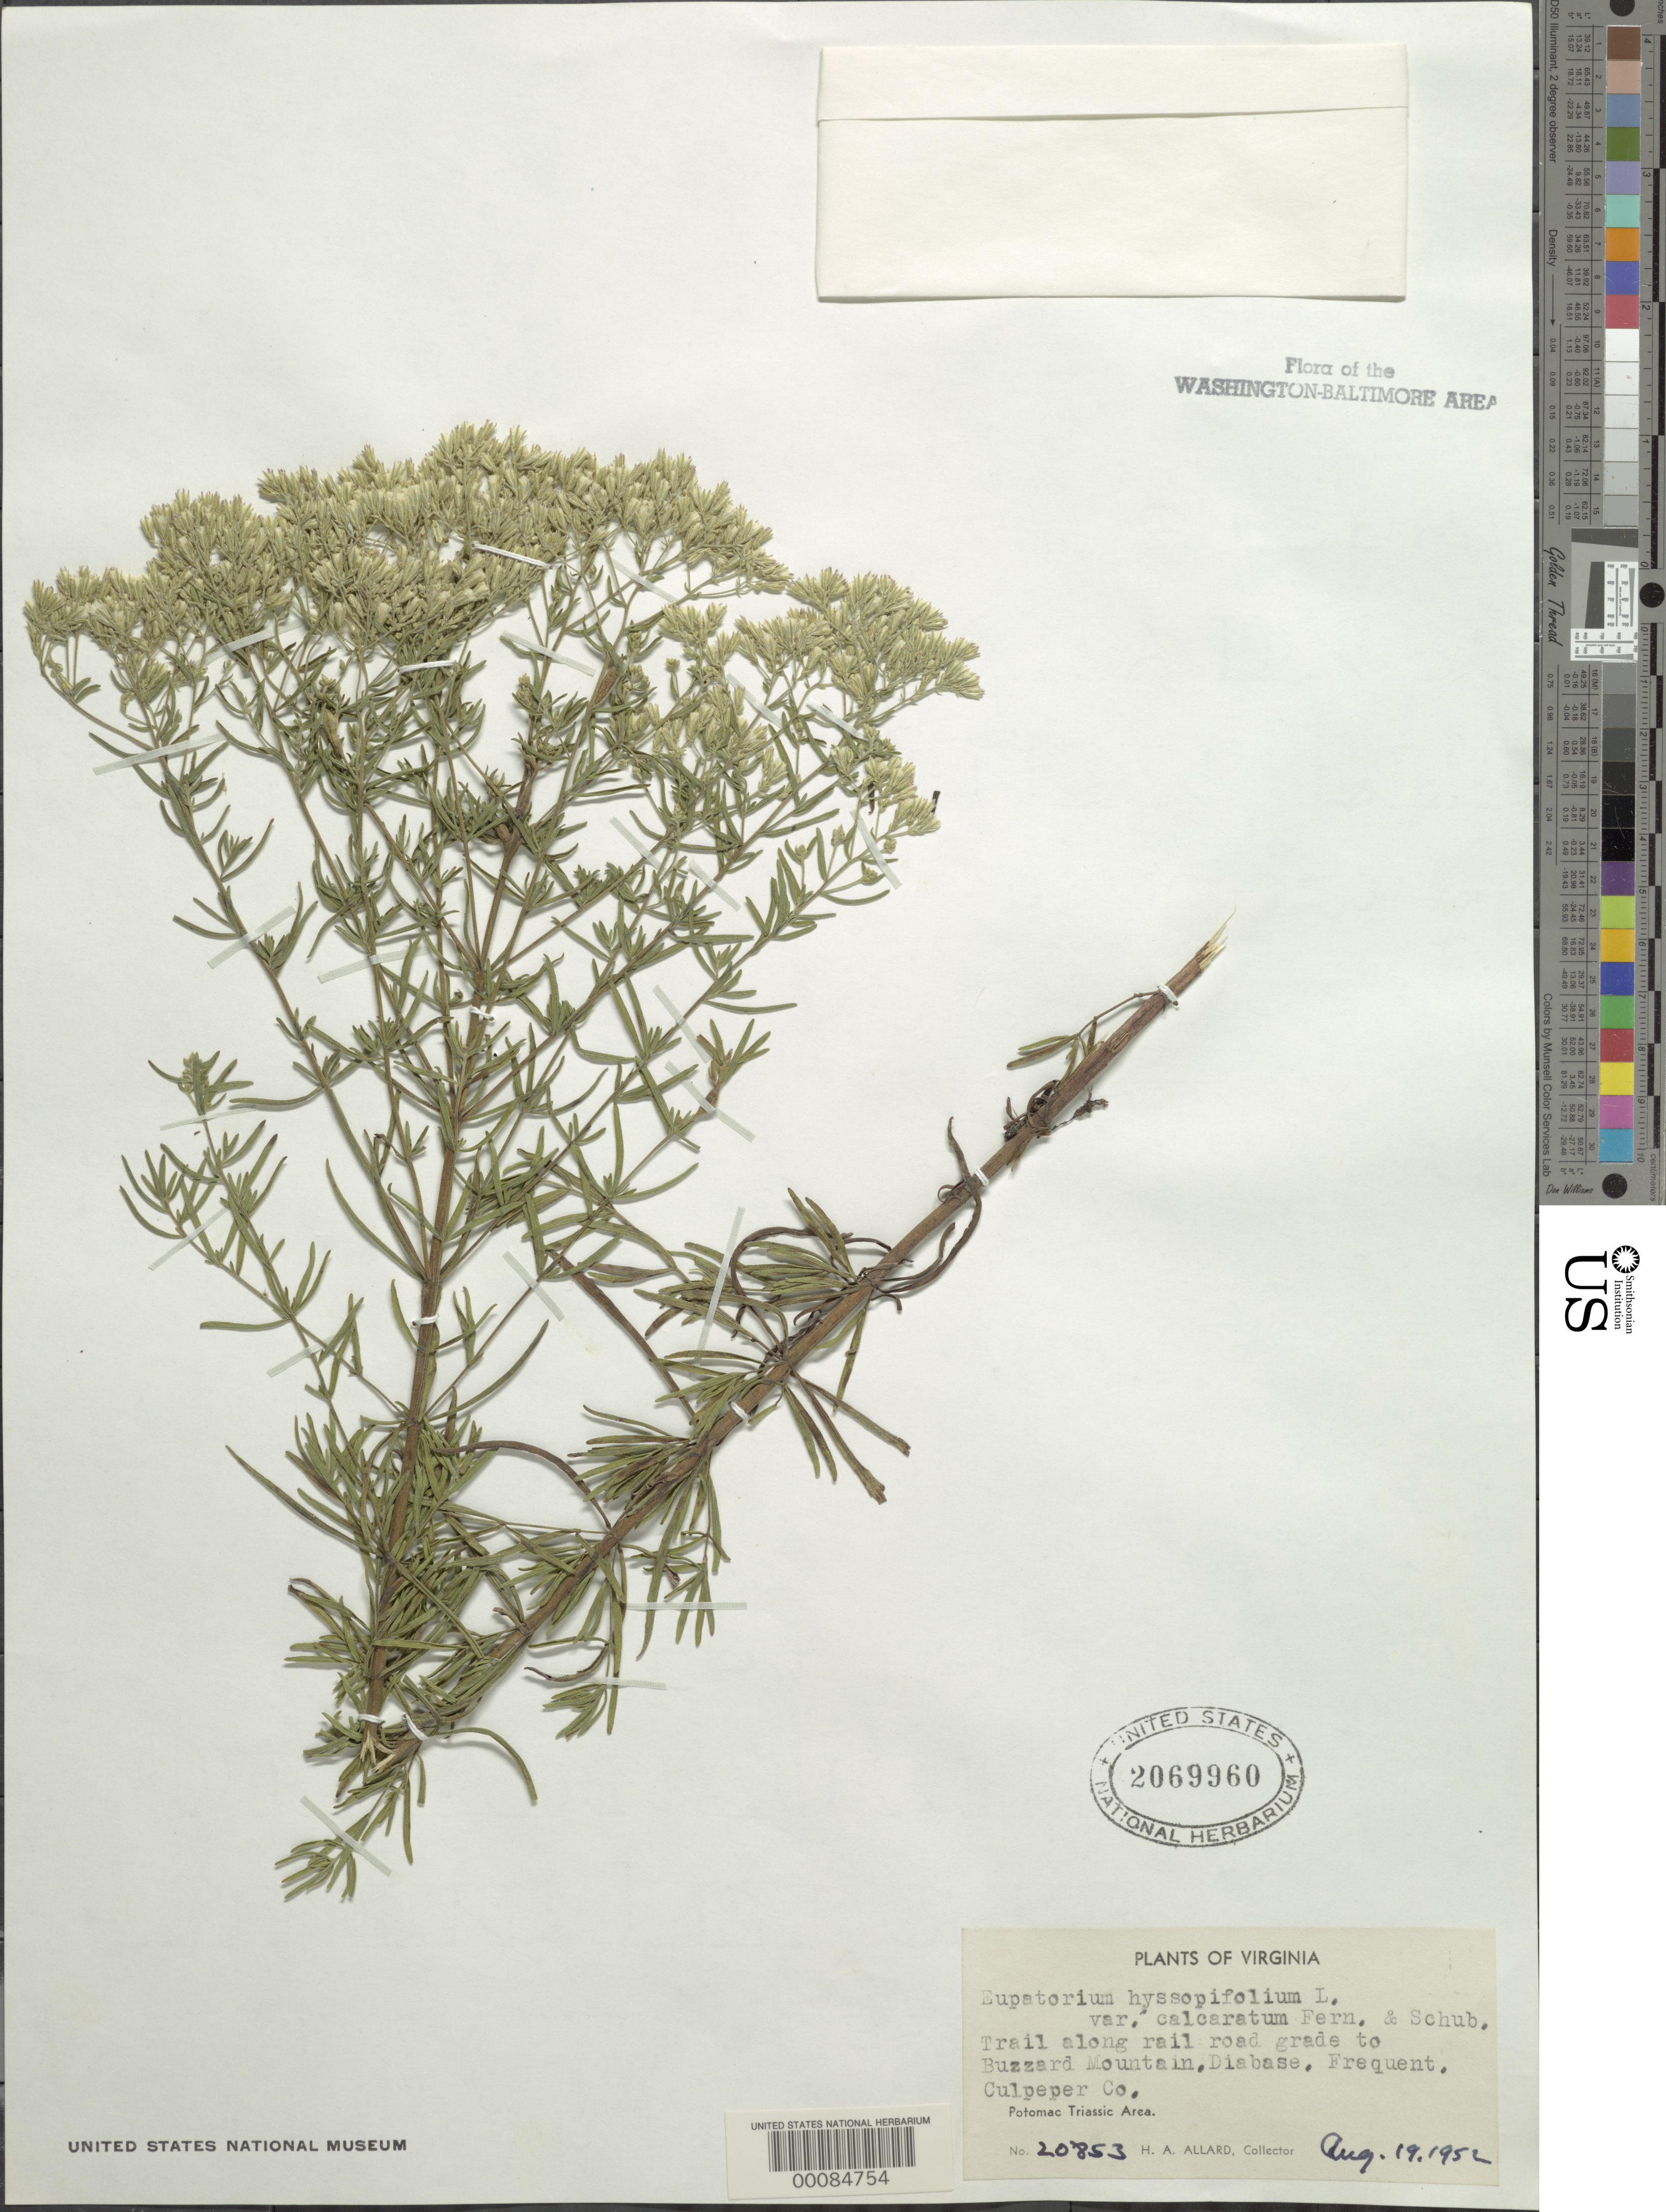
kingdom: Plantae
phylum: Tracheophyta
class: Magnoliopsida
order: Asterales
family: Asteraceae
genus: Eupatorium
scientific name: Eupatorium hyssopifolium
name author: L.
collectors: H. A. Allard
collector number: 20853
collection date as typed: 19 Aug 1952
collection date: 1952-08-19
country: United States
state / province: Virginia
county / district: Culpeper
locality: Railroad to Buzzard Mountain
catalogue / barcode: US 2069960